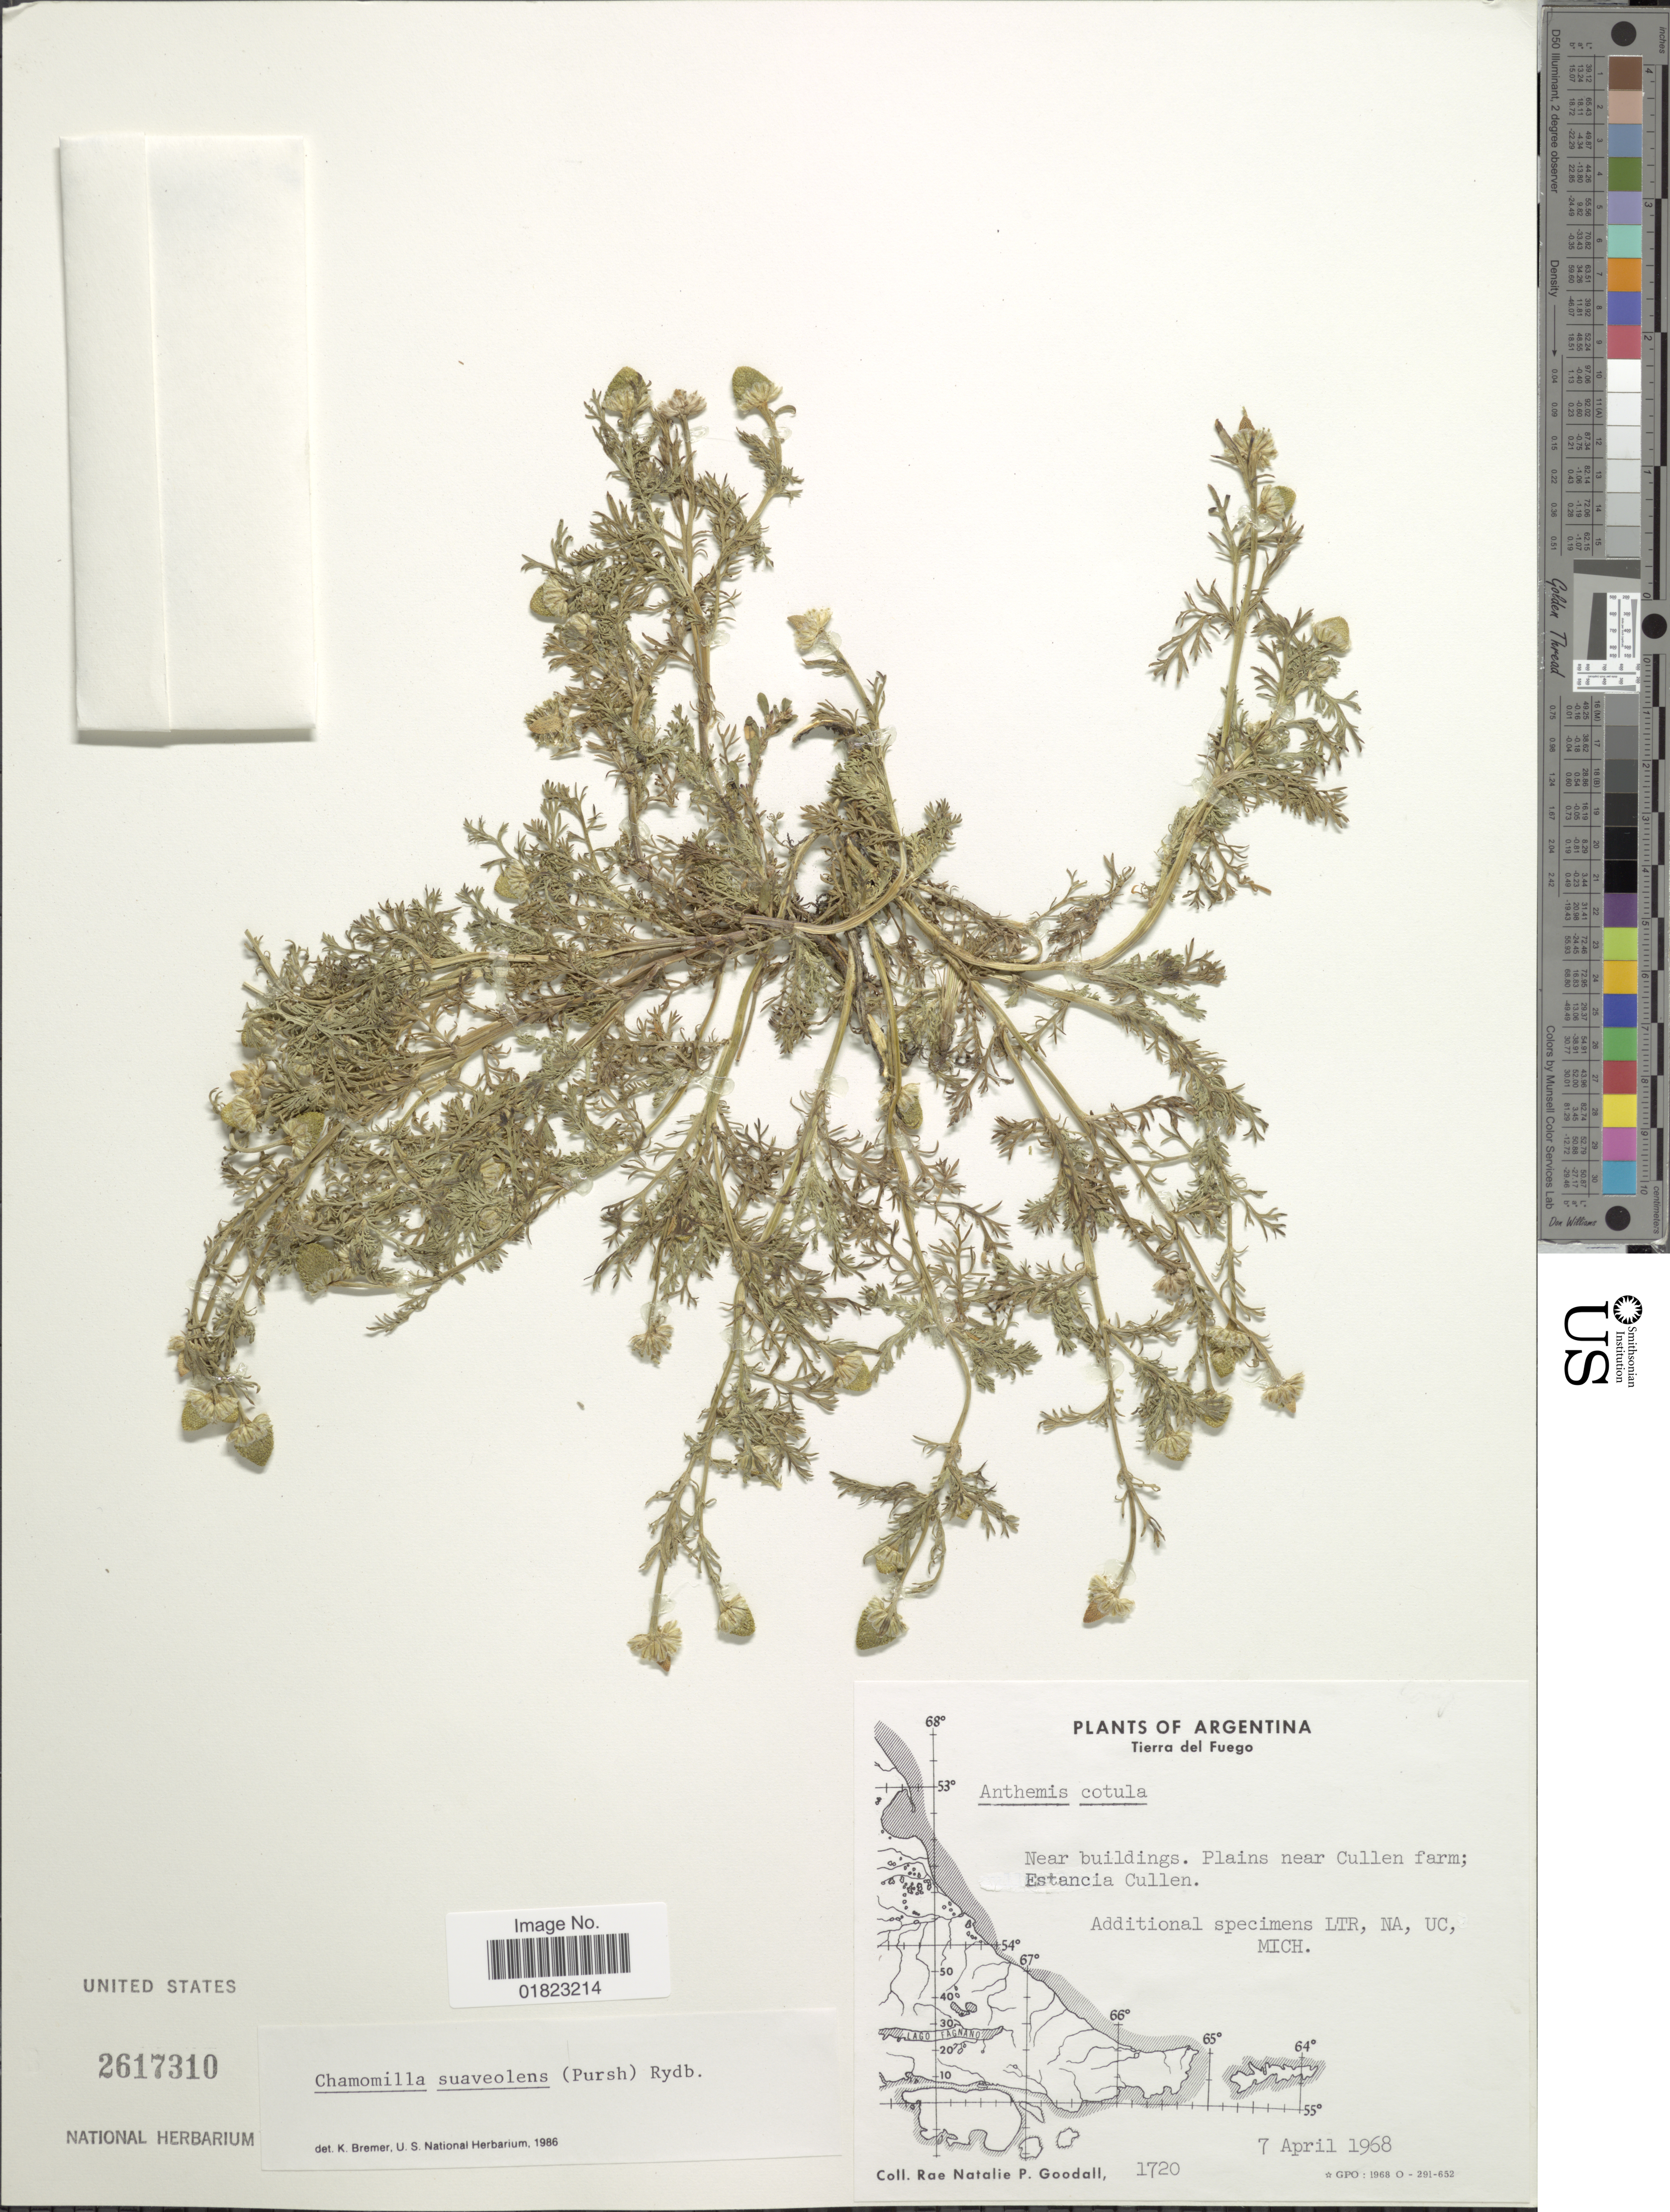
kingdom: Plantae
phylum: Tracheophyta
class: Magnoliopsida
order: Asterales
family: Asteraceae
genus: Matricaria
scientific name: Matricaria matricarioides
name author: (Less.) Porter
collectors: R. Goodall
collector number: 1720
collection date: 1968-04-07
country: Argentina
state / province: Tierra del Fuego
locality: Argentina, Tierra del Fuego. near buildings. Plains near Cullen farm, Estancia Cullen.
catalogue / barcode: US 2617310